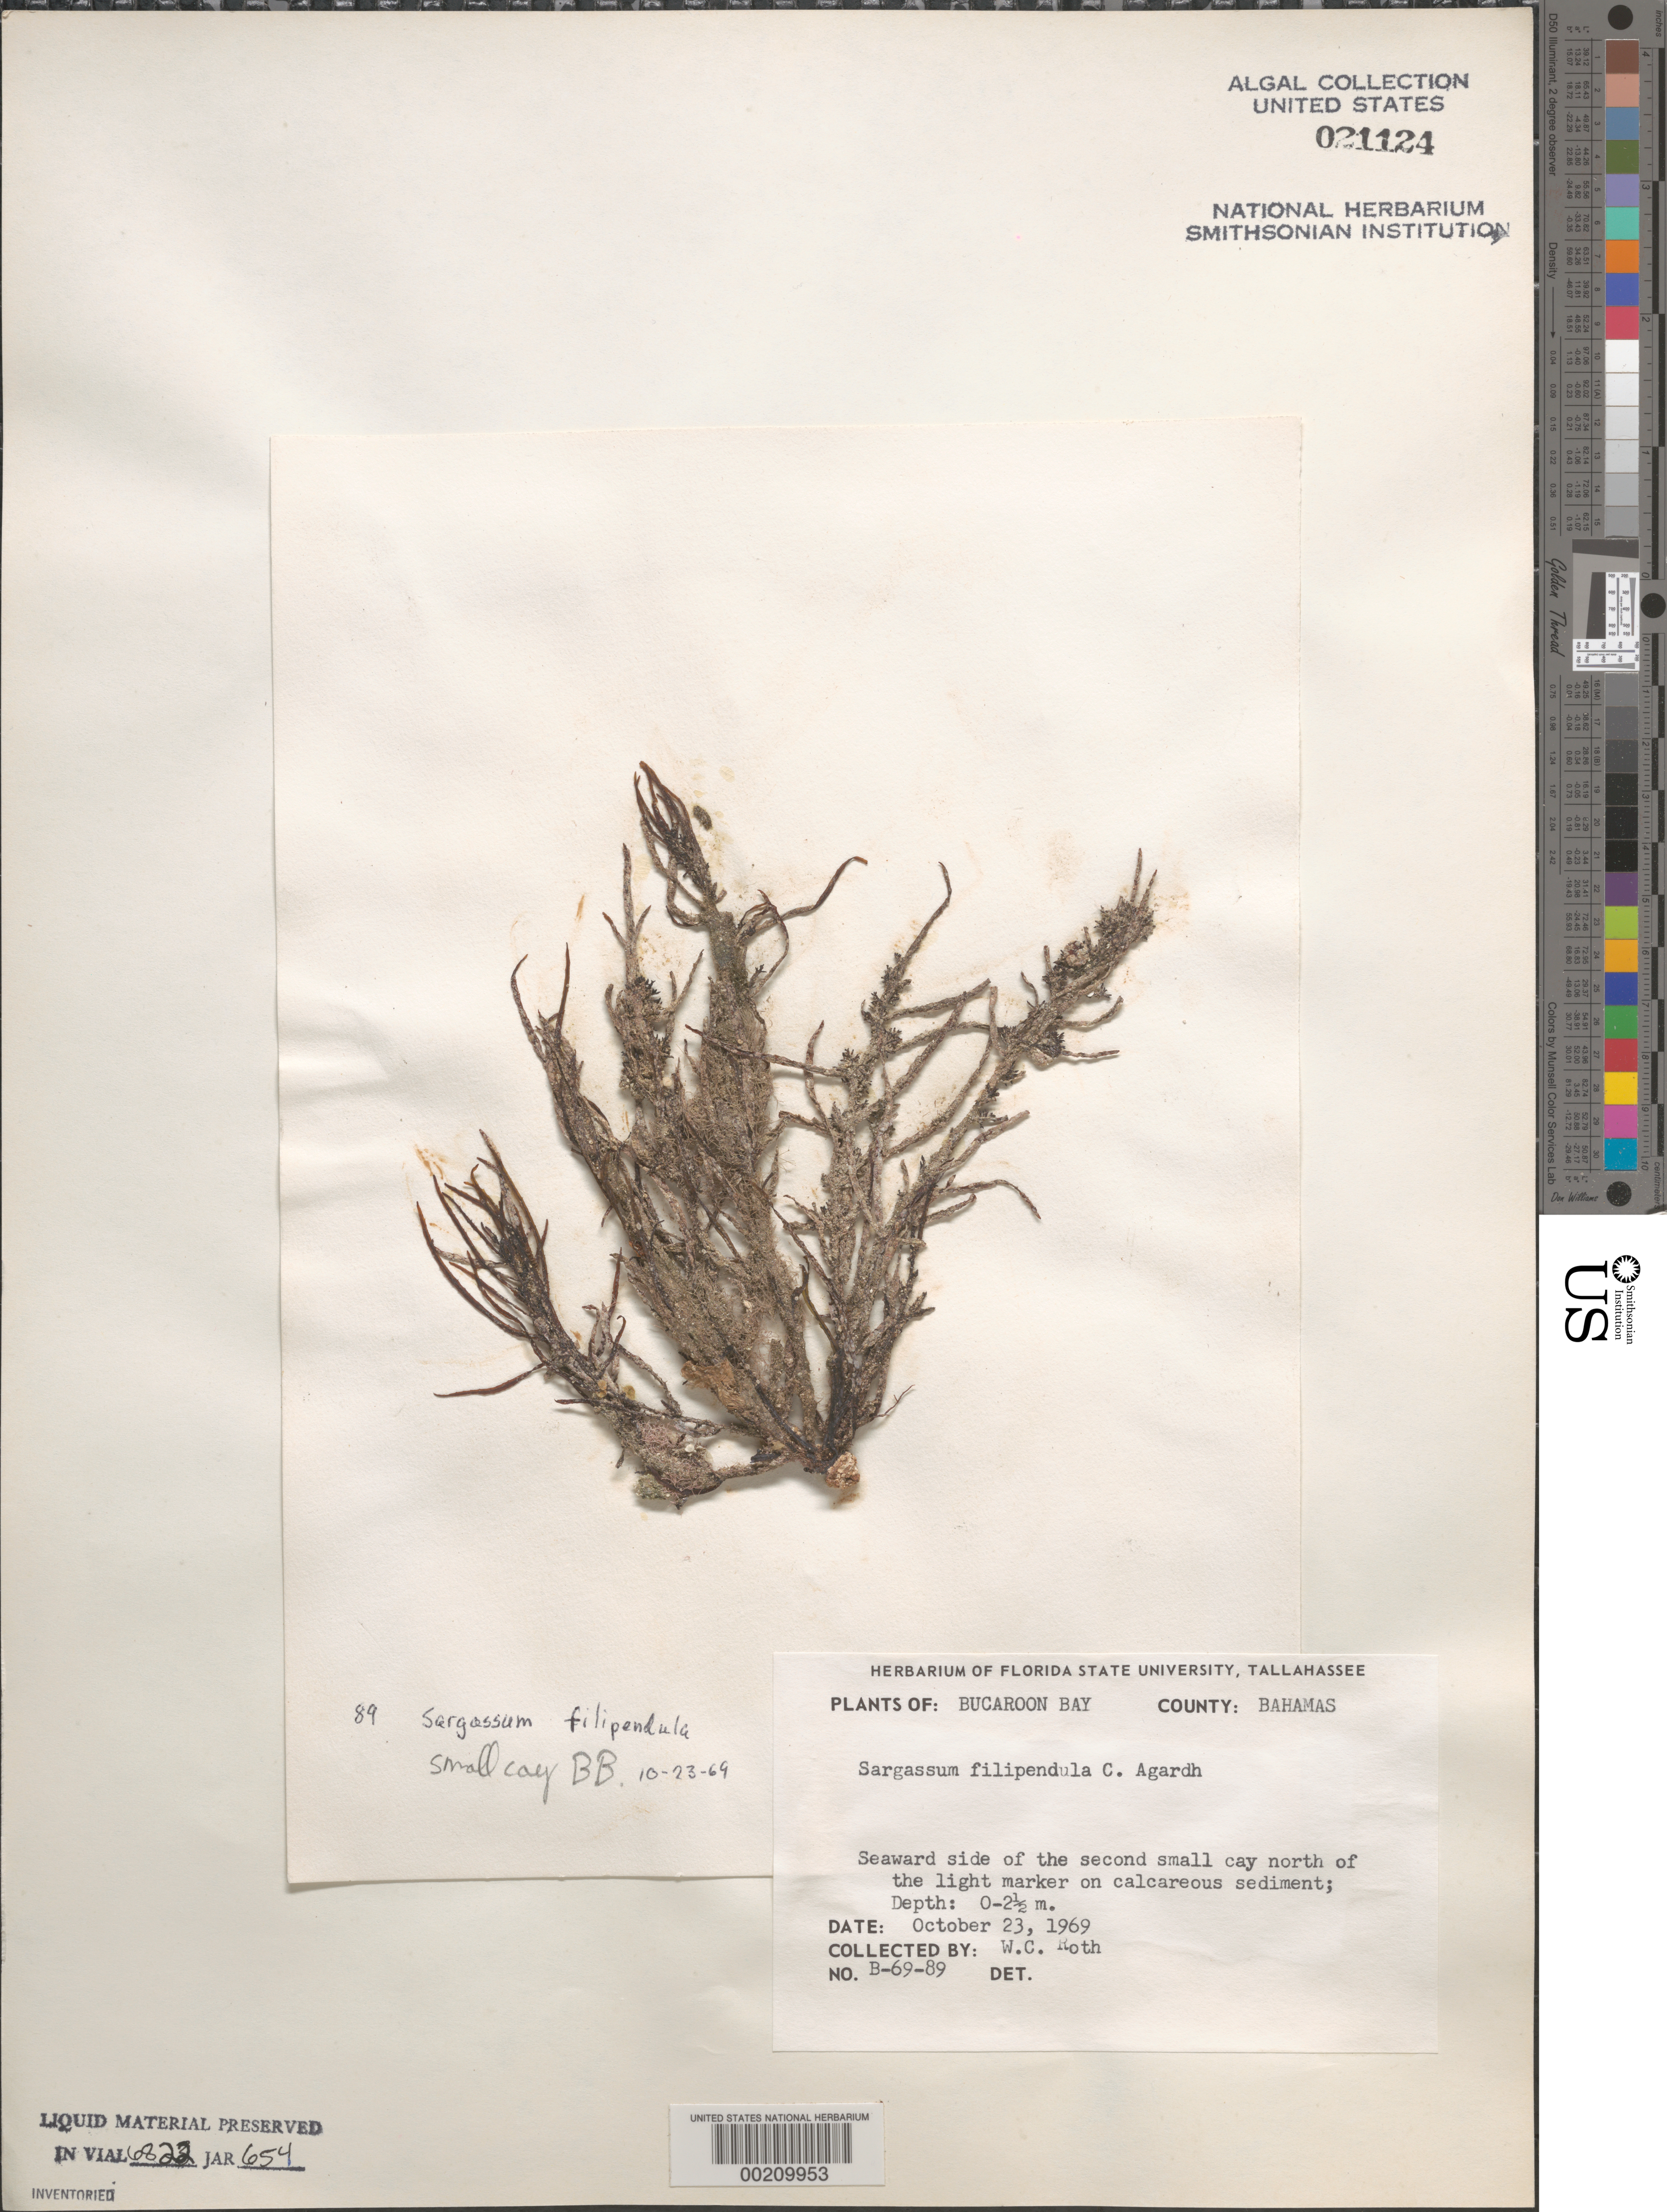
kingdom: Chromista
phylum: Ochrophyta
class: Phaeophyceae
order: Fucales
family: Sargassaceae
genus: Sargassum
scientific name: Sargassum filipendula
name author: C. Agardh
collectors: W. C. Roth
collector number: B-69-89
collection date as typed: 23 Oct 1969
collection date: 1969-10-23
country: Bahamas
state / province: Abaco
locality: Buckaroon bay, great abaco island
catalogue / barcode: US 21124